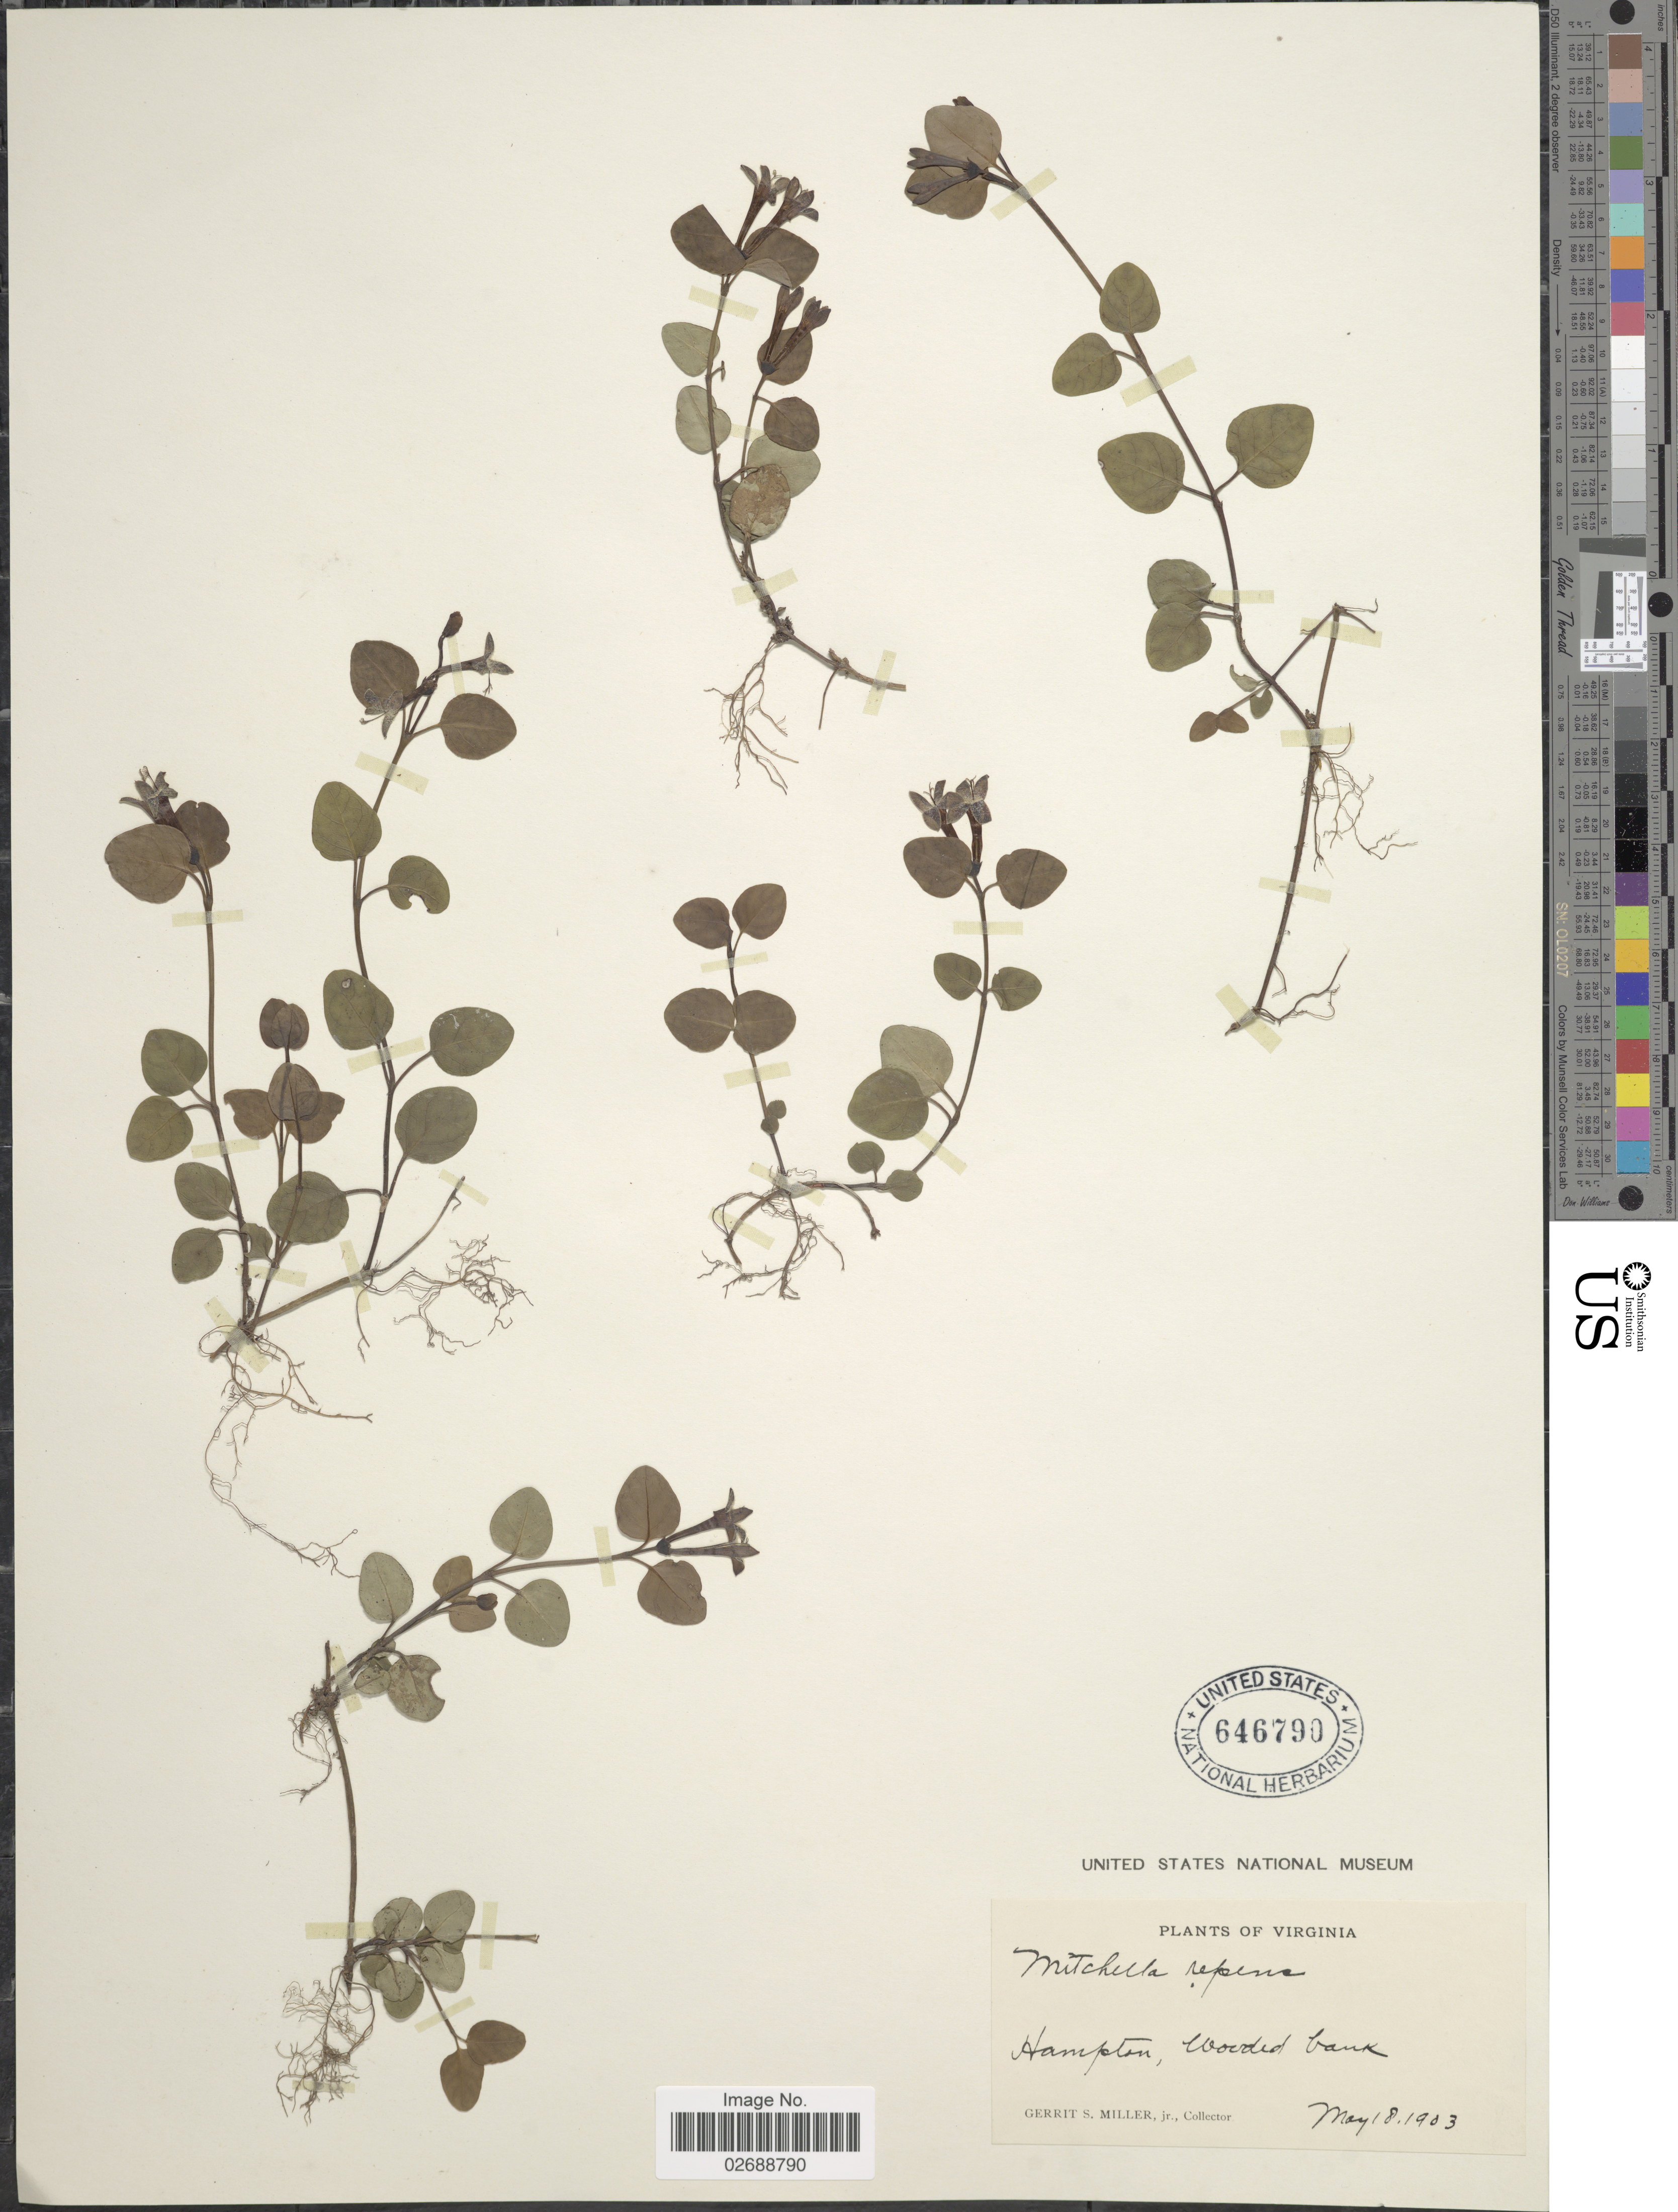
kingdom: Plantae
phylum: Tracheophyta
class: Magnoliopsida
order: Gentianales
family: Rubiaceae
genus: Mitchella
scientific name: Mitchella repens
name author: L.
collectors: G. S. Miller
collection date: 1903-05-18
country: United States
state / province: Virginia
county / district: City of Hampton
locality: Hampton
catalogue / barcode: US 646790